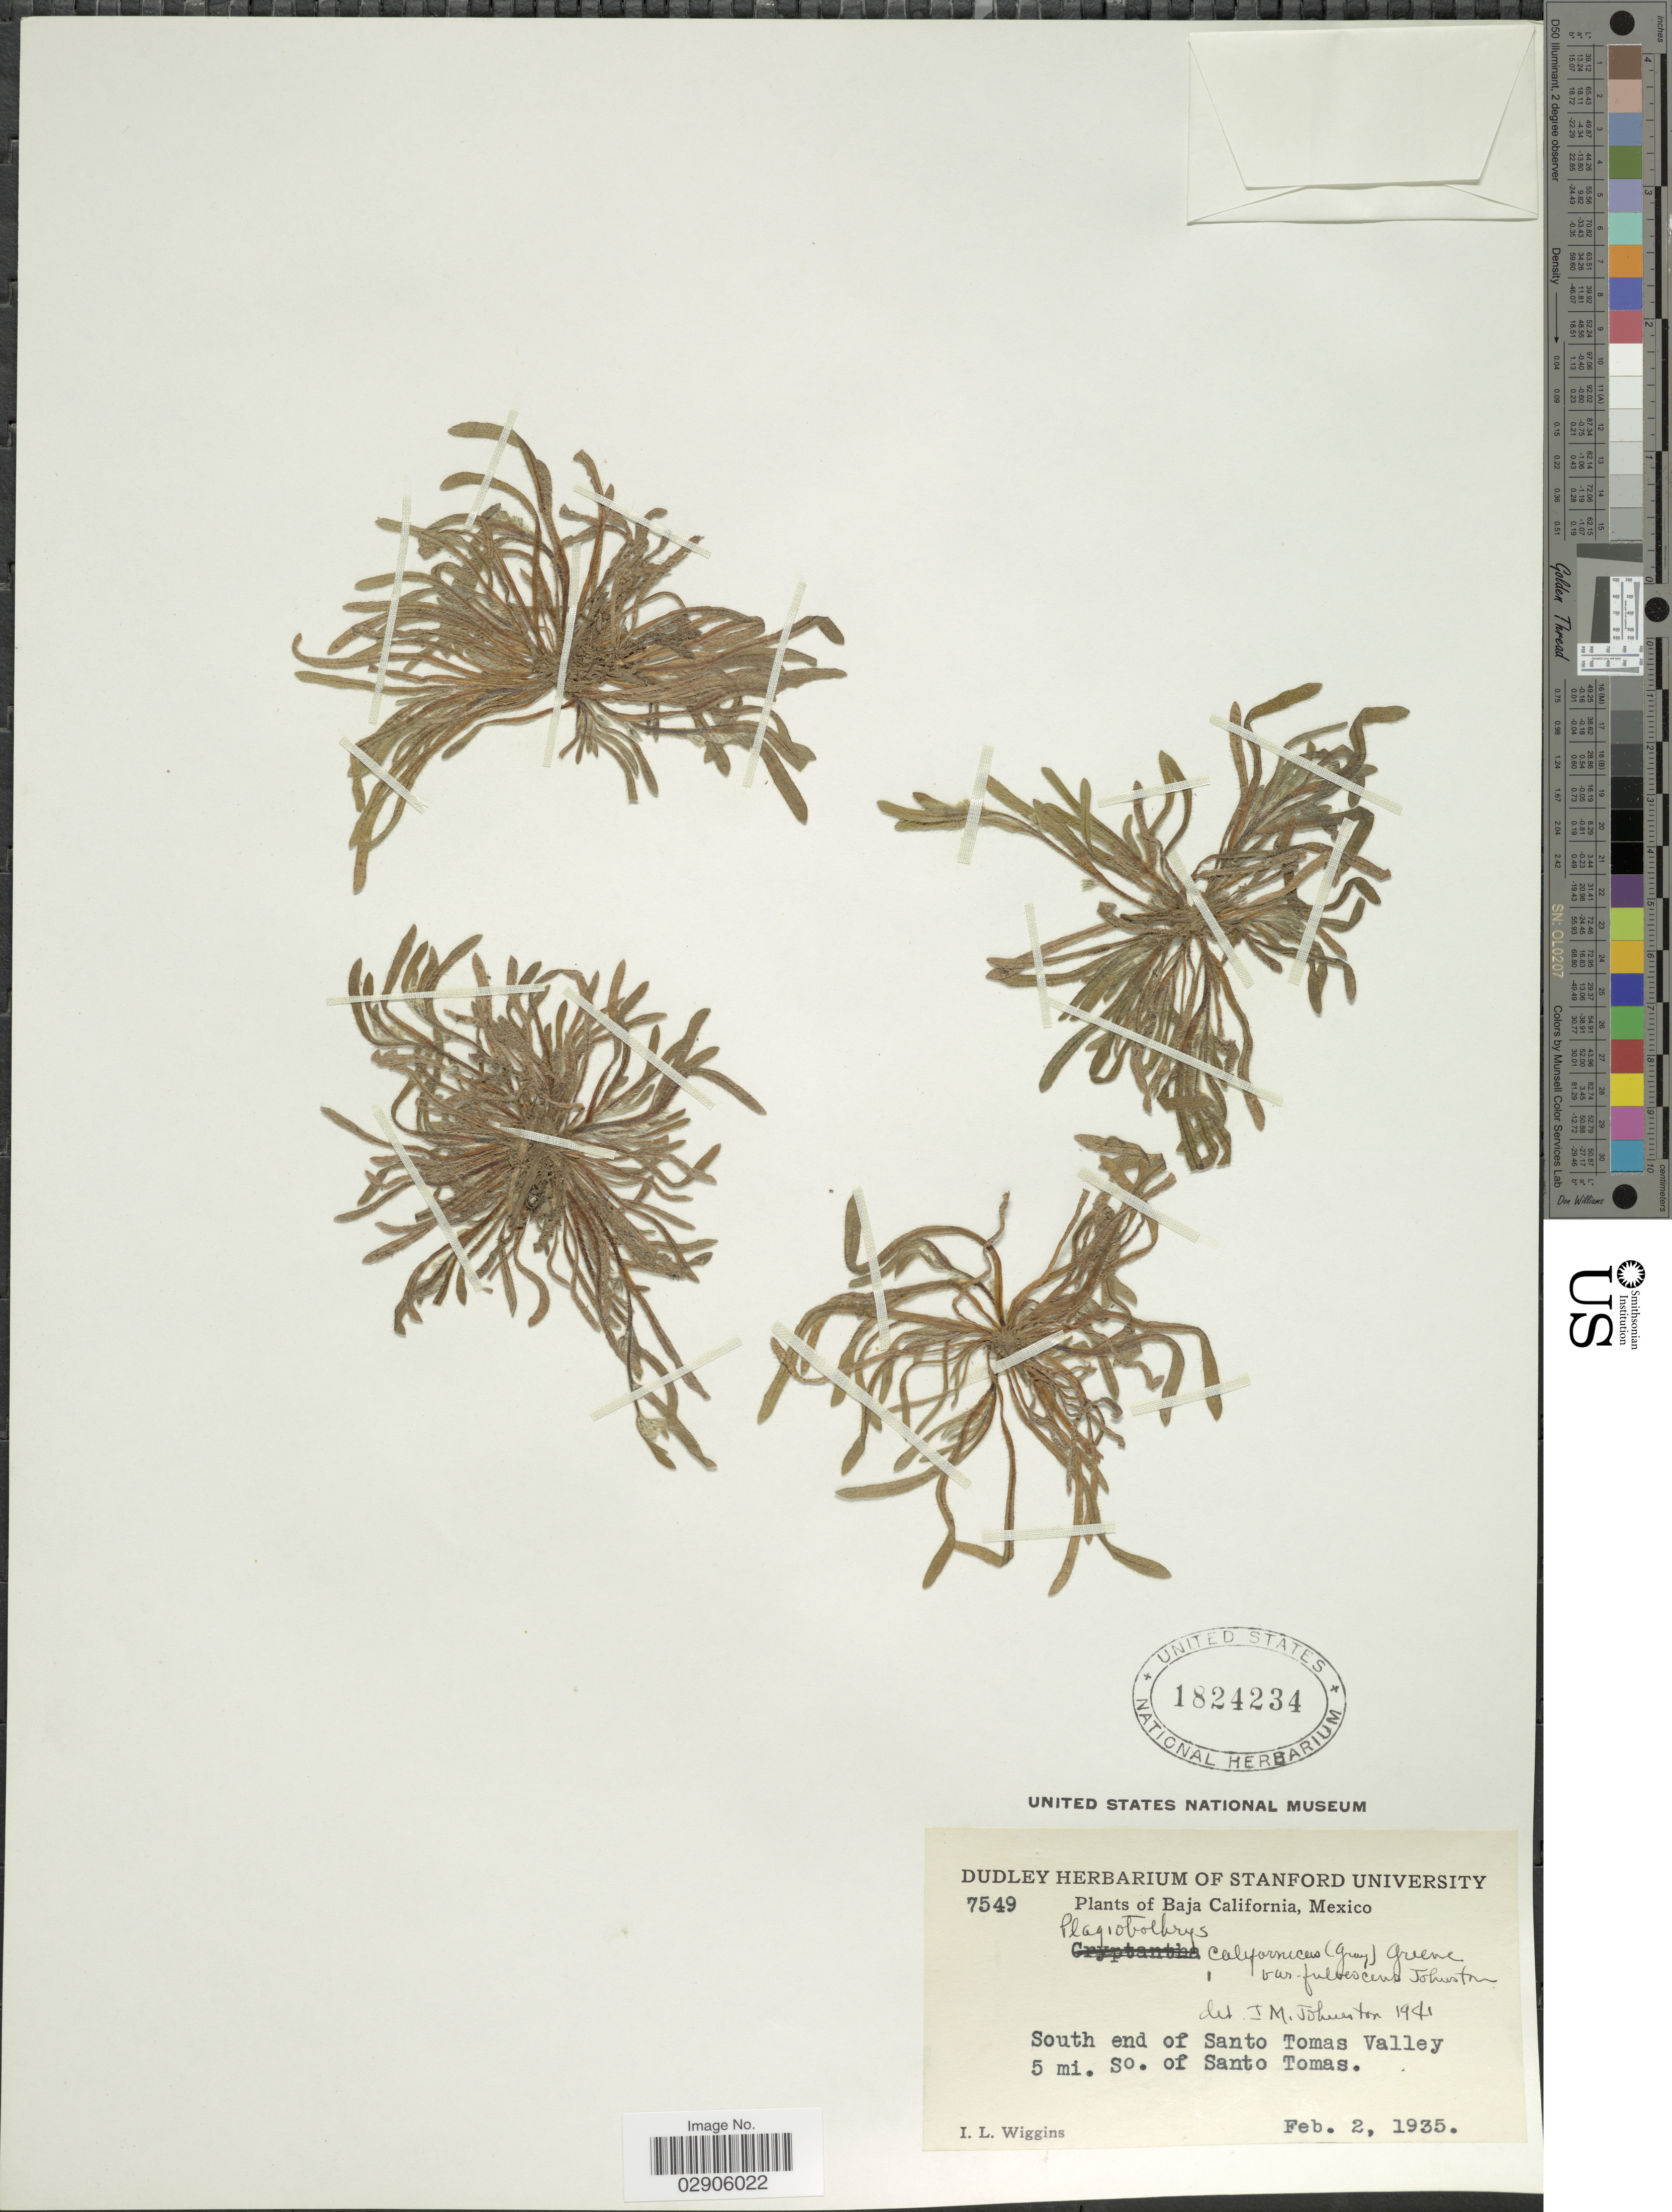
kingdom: Plantae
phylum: Tracheophyta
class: Magnoliopsida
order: Boraginales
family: Boraginaceae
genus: Plagiobothrys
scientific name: Plagiobothrys californicus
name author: (A. Gray) Greene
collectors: I. L. Wiggins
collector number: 7549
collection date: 1935-02-02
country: Mexico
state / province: Baja California Norte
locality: South end of Santo Tomas Valley, 5 mi. SO. of Santo Tomas.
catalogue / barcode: US 1824234